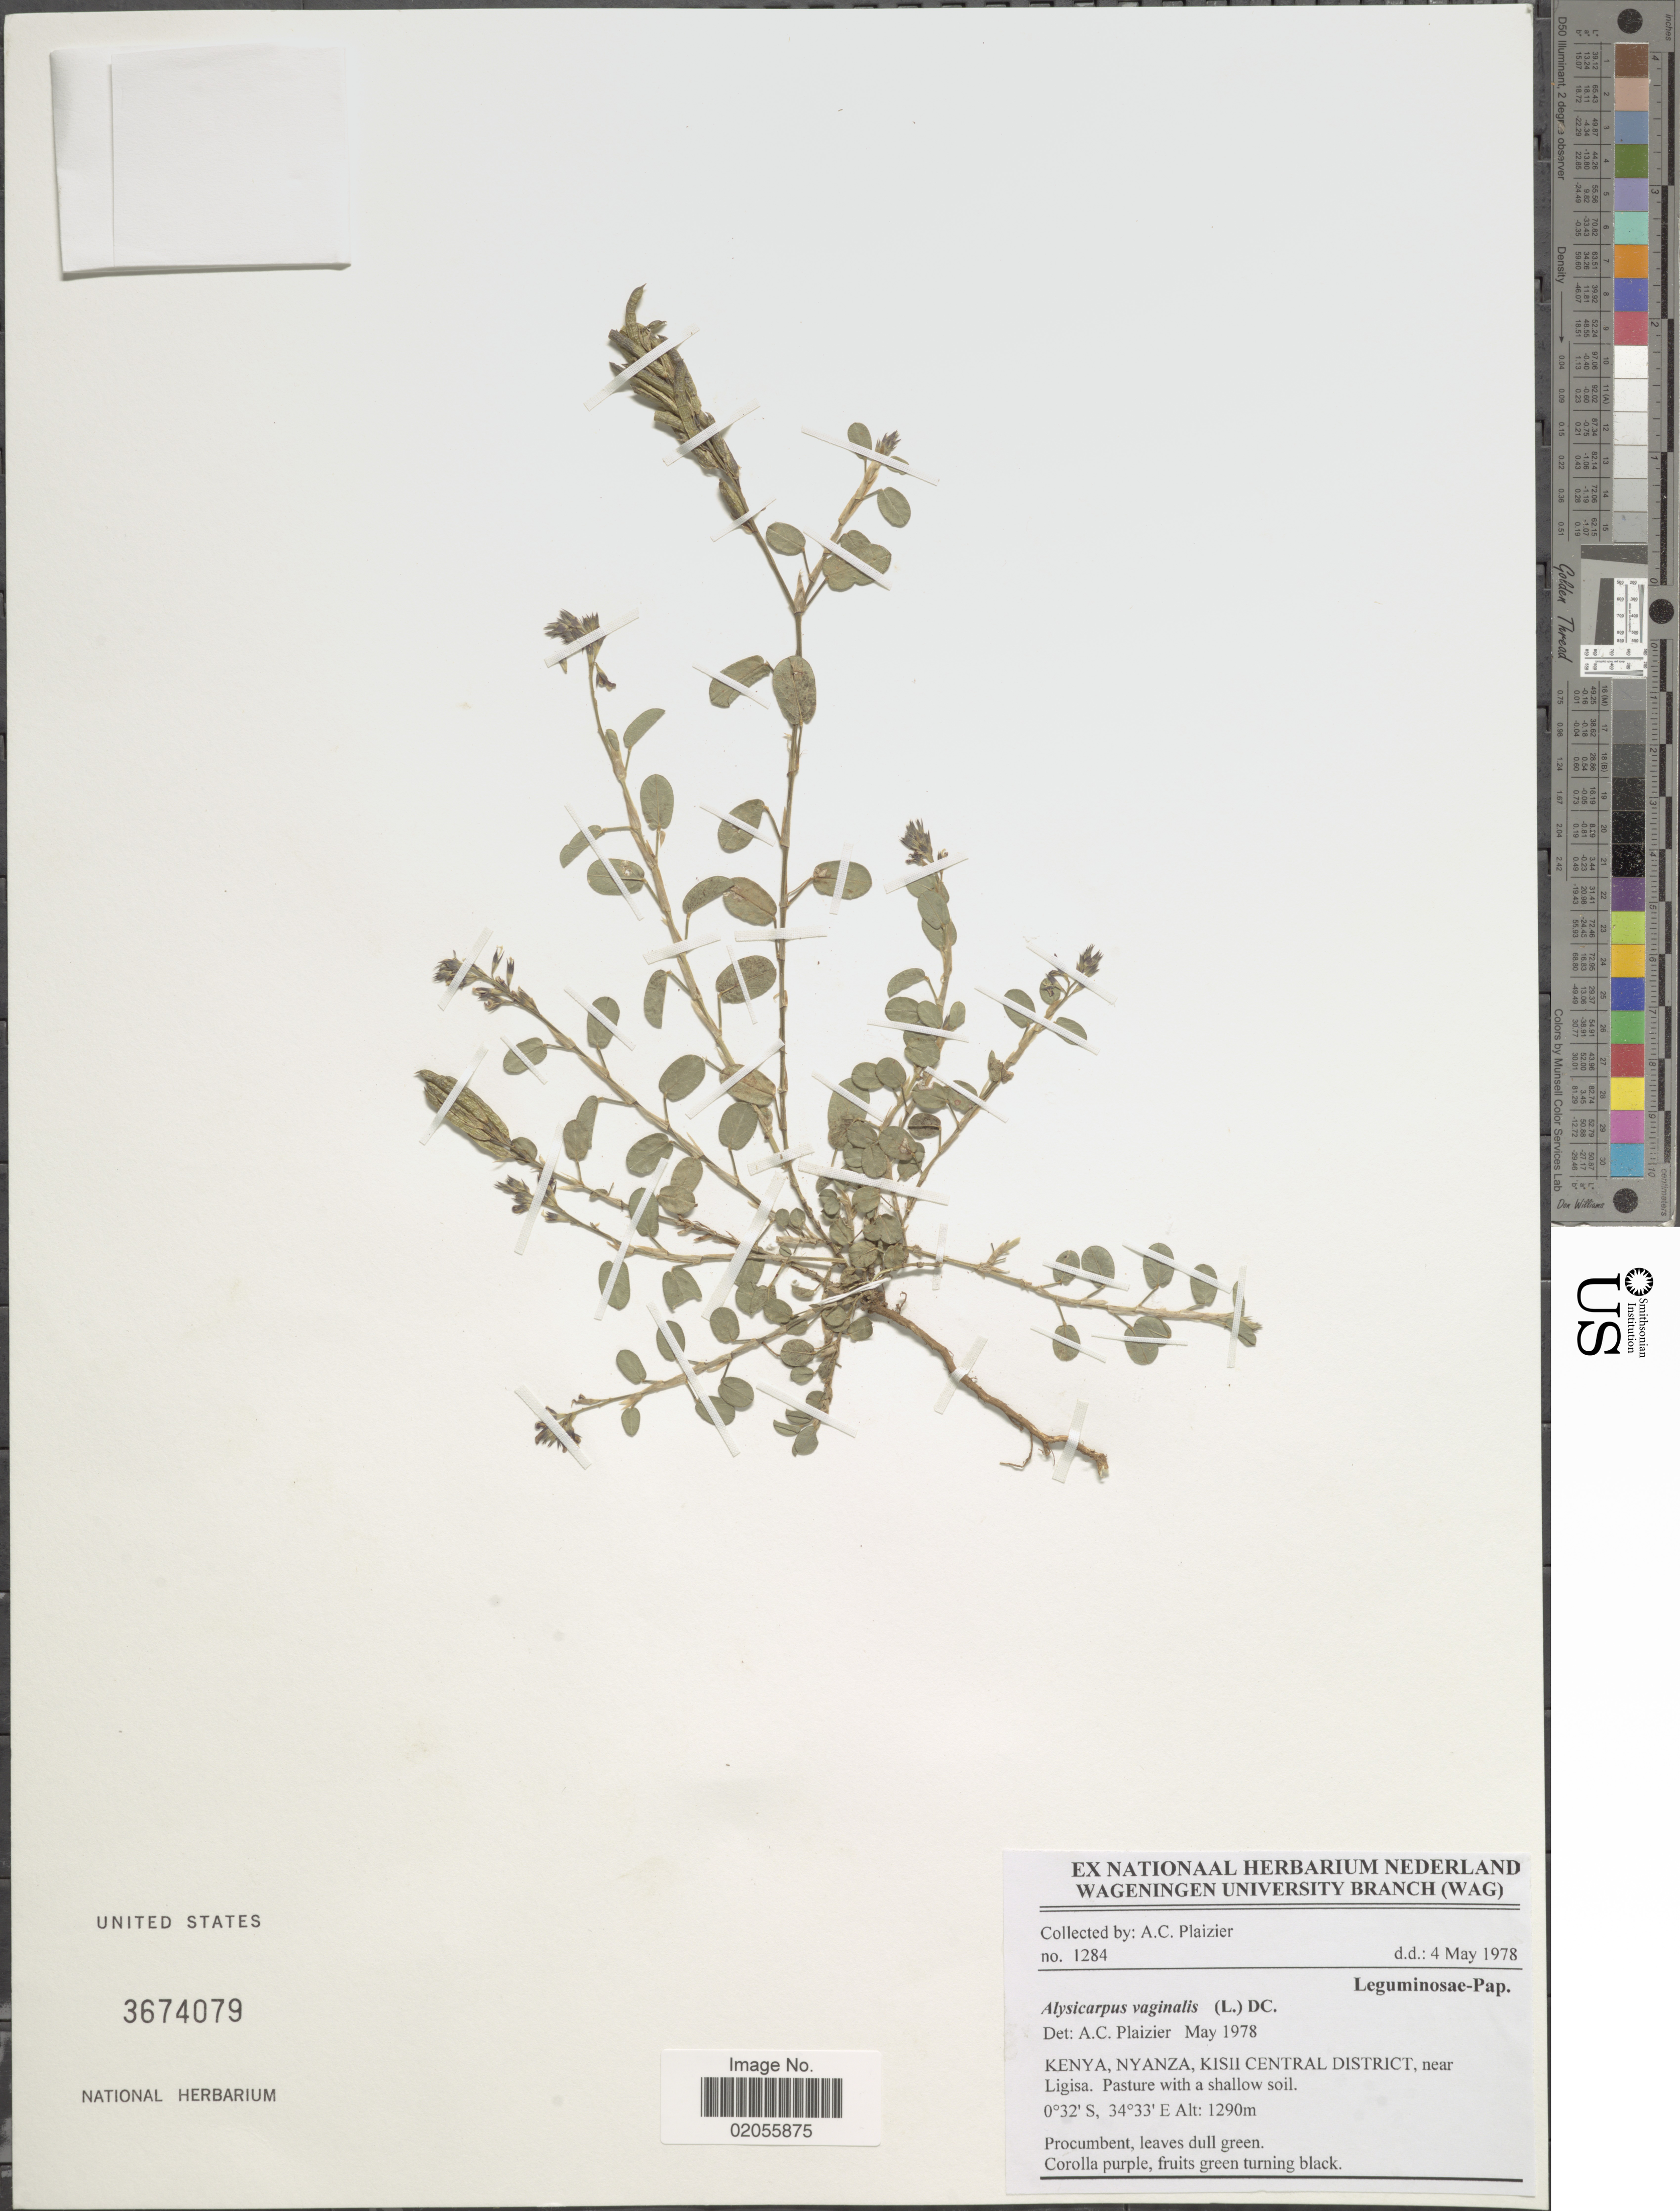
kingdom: Plantae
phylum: Tracheophyta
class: Magnoliopsida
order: Fabales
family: Fabaceae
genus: Alysicarpus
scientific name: Alysicarpus vaginalis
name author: (L.) DC.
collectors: A. Plaizier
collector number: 1284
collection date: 1978-05-04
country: Kenya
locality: Nyanza, Kisii Central District, near Ligisa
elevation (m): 1290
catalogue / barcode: US 3674079